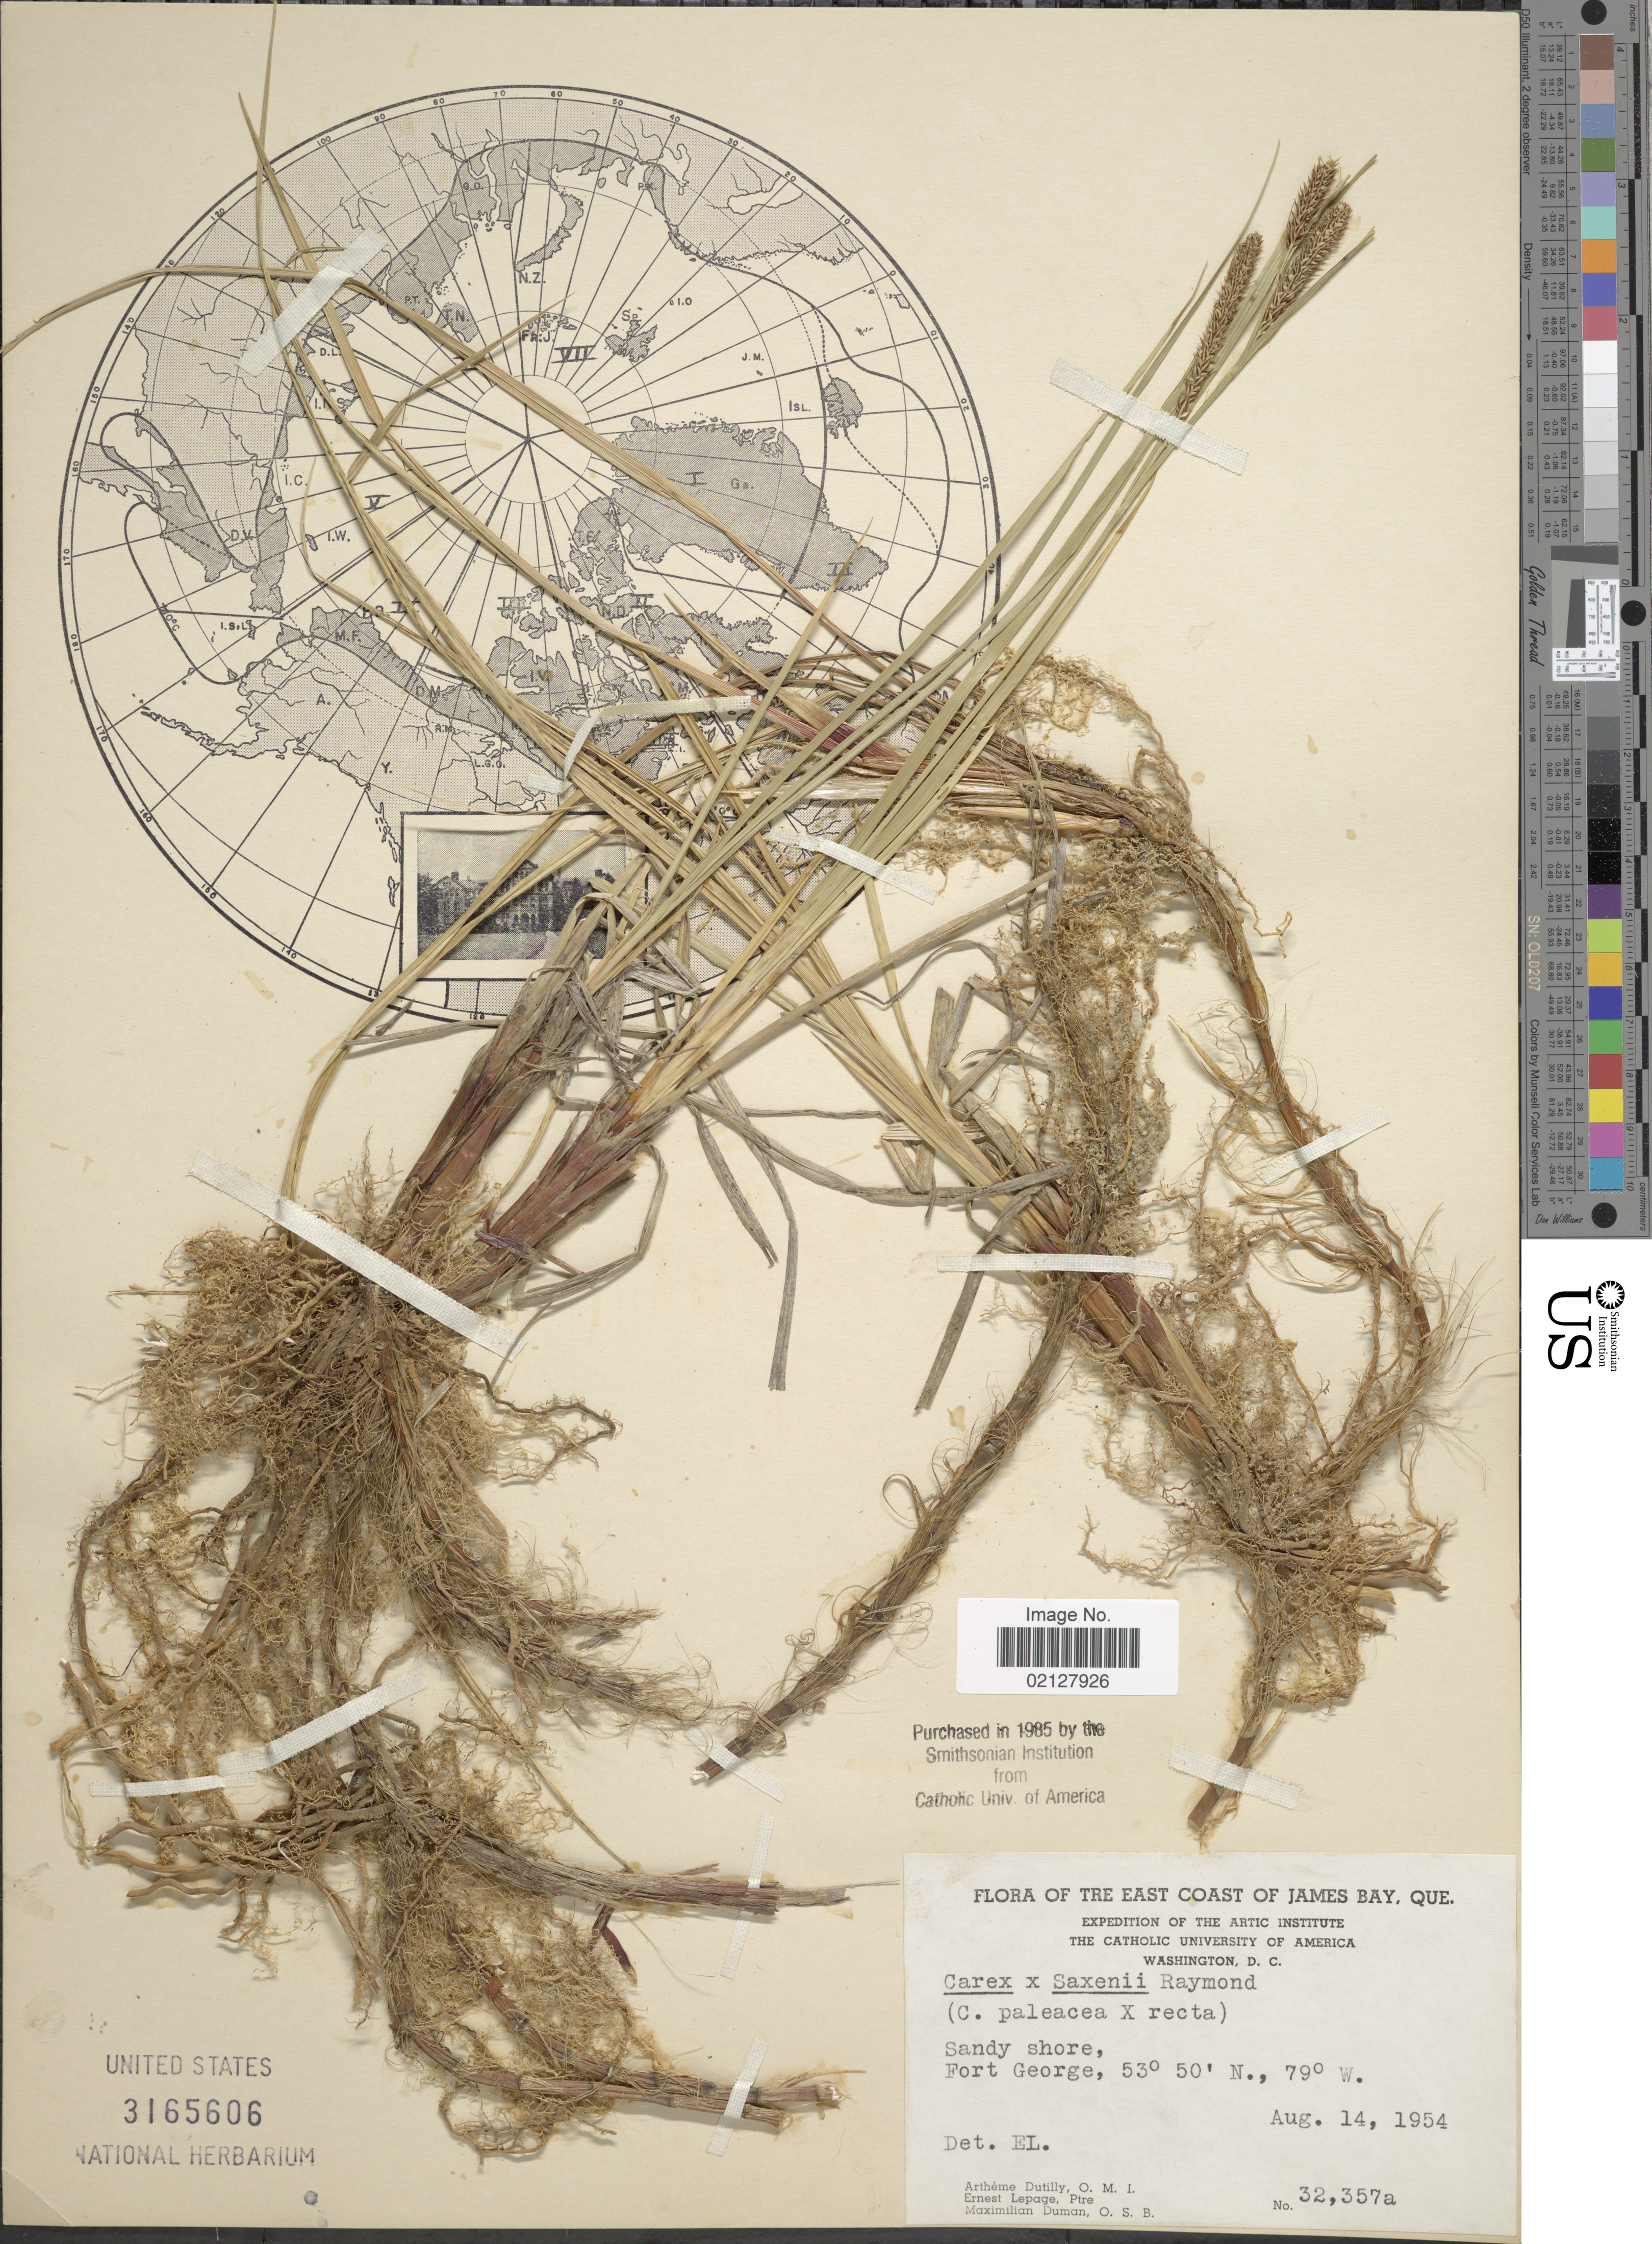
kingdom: Plantae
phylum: Tracheophyta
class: Liliopsida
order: Poales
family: Cyperaceae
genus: Carex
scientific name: Carex x saxenii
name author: Raymond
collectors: A. Dutilly, E. Lepage & M. Duman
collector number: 32357A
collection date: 1954-08-14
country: Canada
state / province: Quebec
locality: Tre East Coast of James Bay. Sandy shore, Fort George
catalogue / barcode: US 3165606